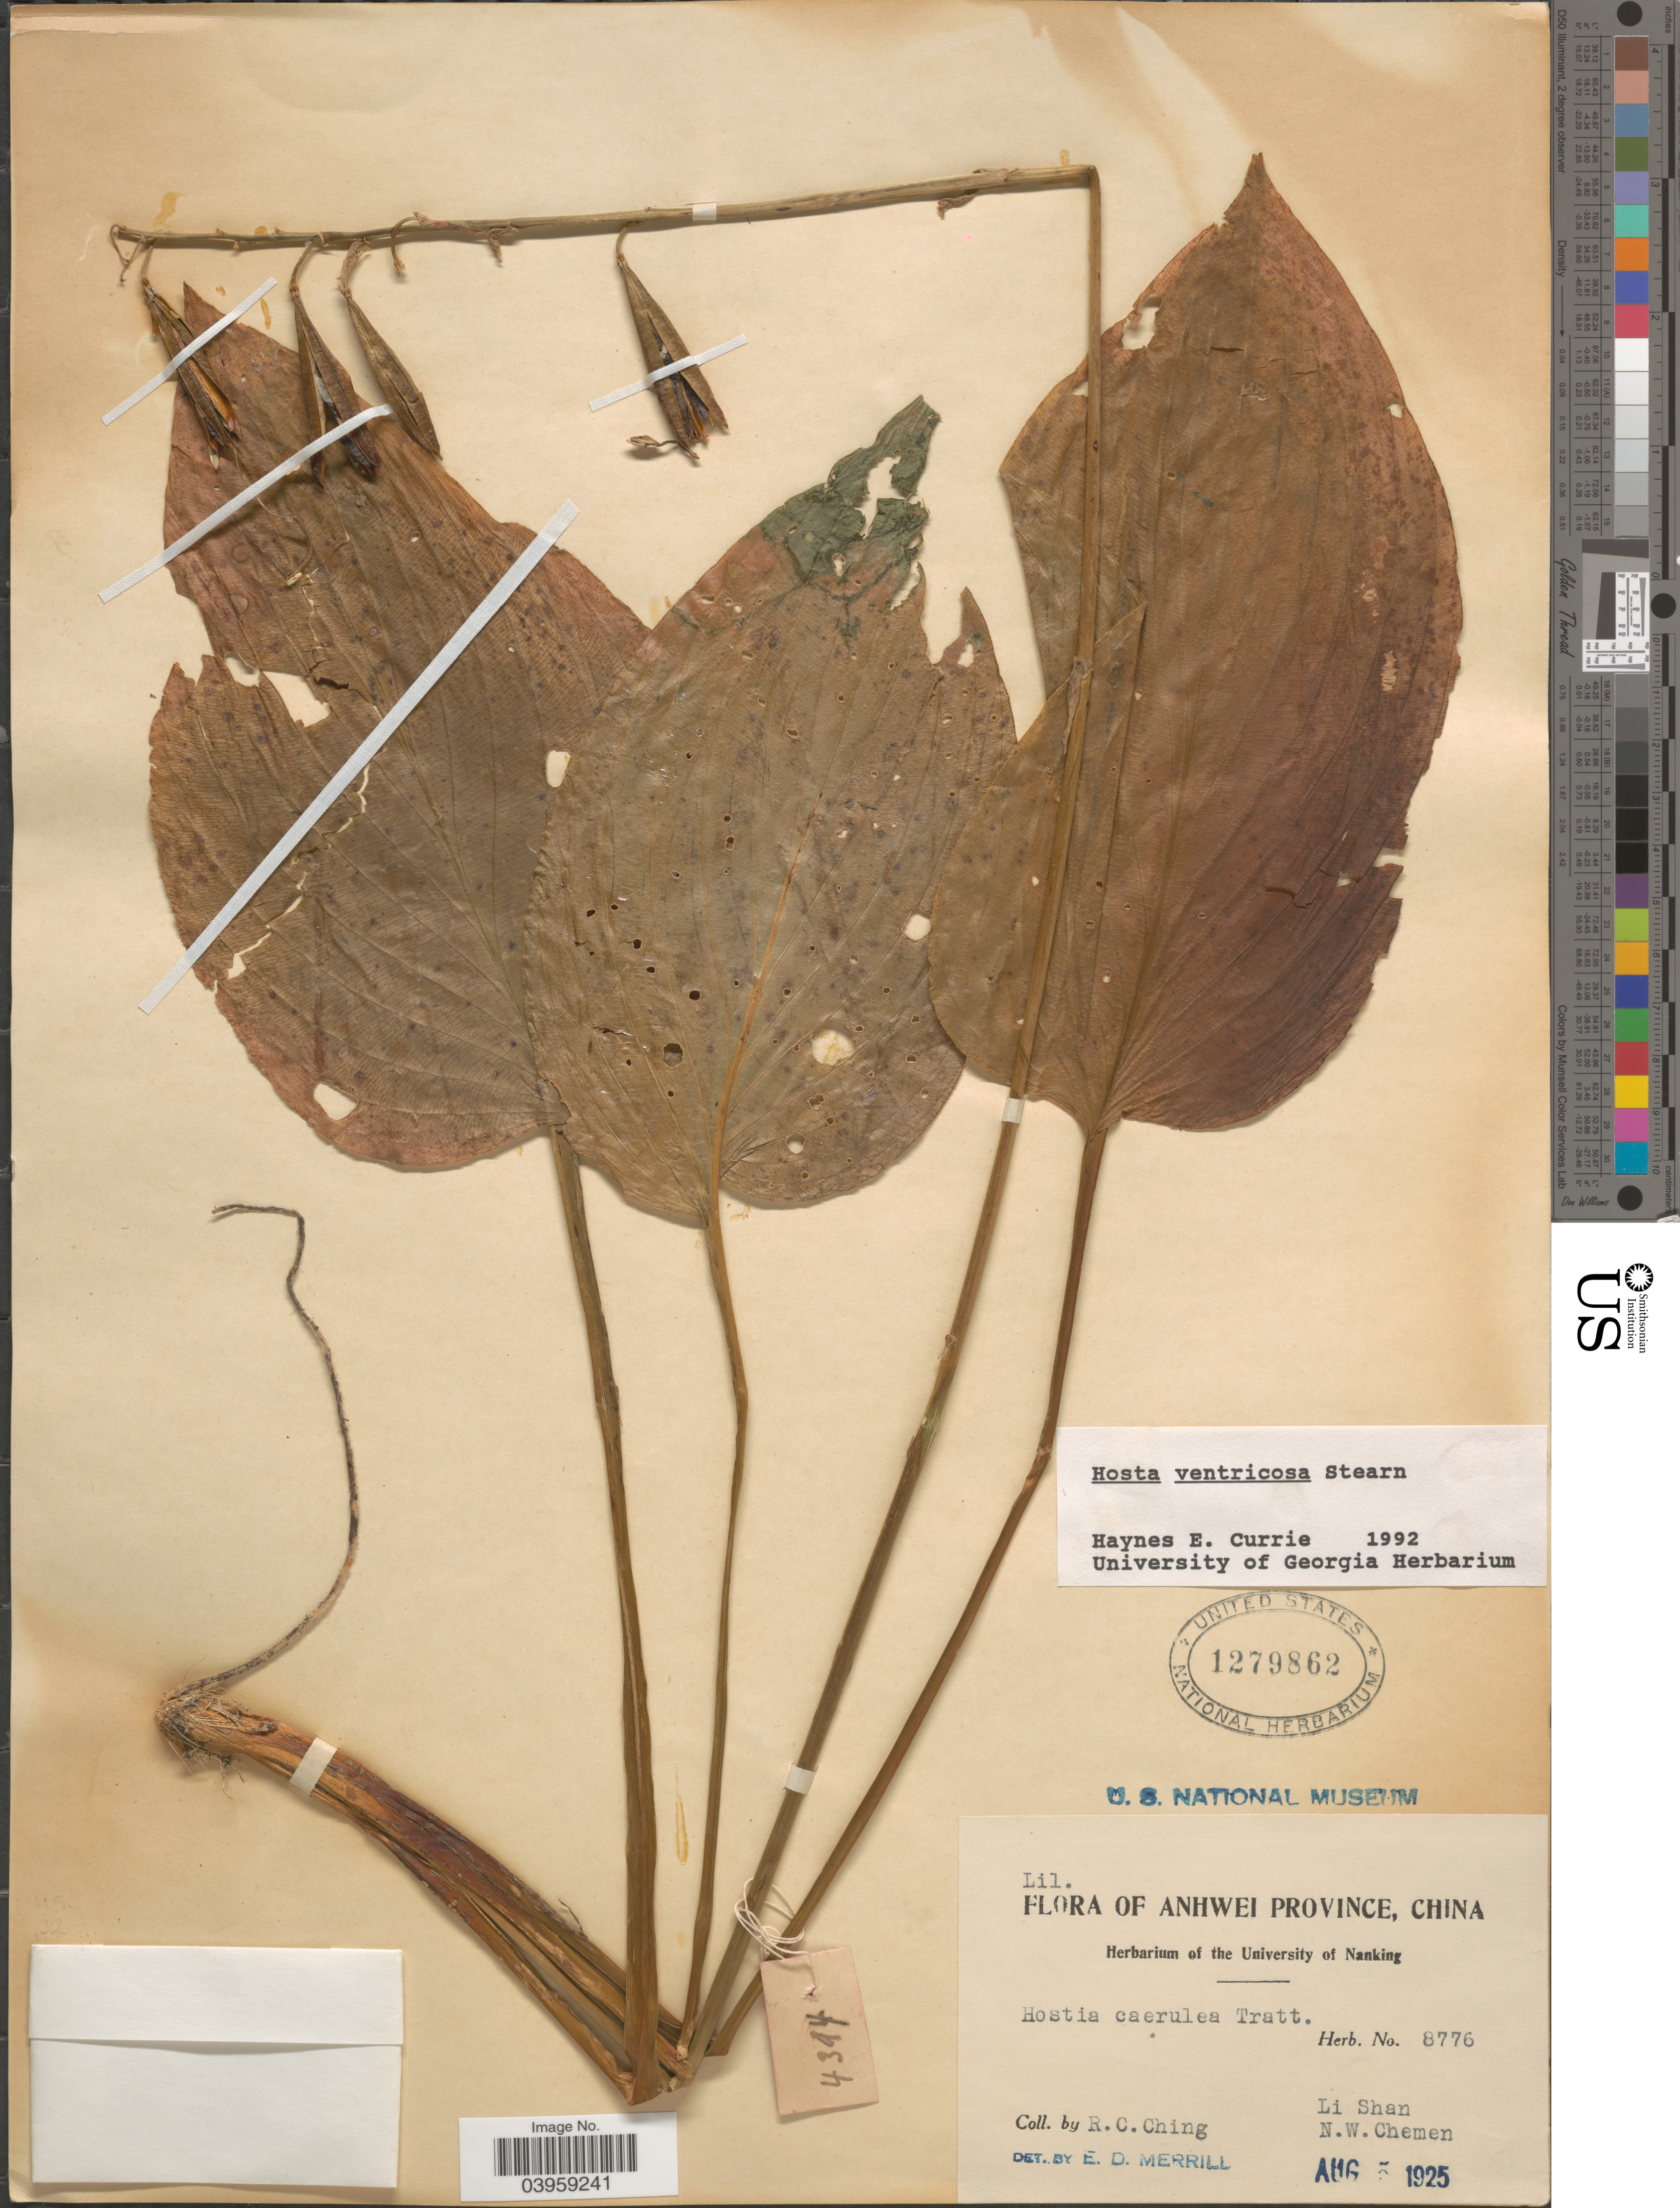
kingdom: Plantae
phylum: Tracheophyta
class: Liliopsida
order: Asparagales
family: Asparagaceae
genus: Hosta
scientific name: Hosta ventricosa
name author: Stearn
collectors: R. C. Ching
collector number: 8776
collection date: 1925-08-05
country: China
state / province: Anhui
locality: Anhwei Province. Li Shan. N.W. Chemen.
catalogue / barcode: US 1279862